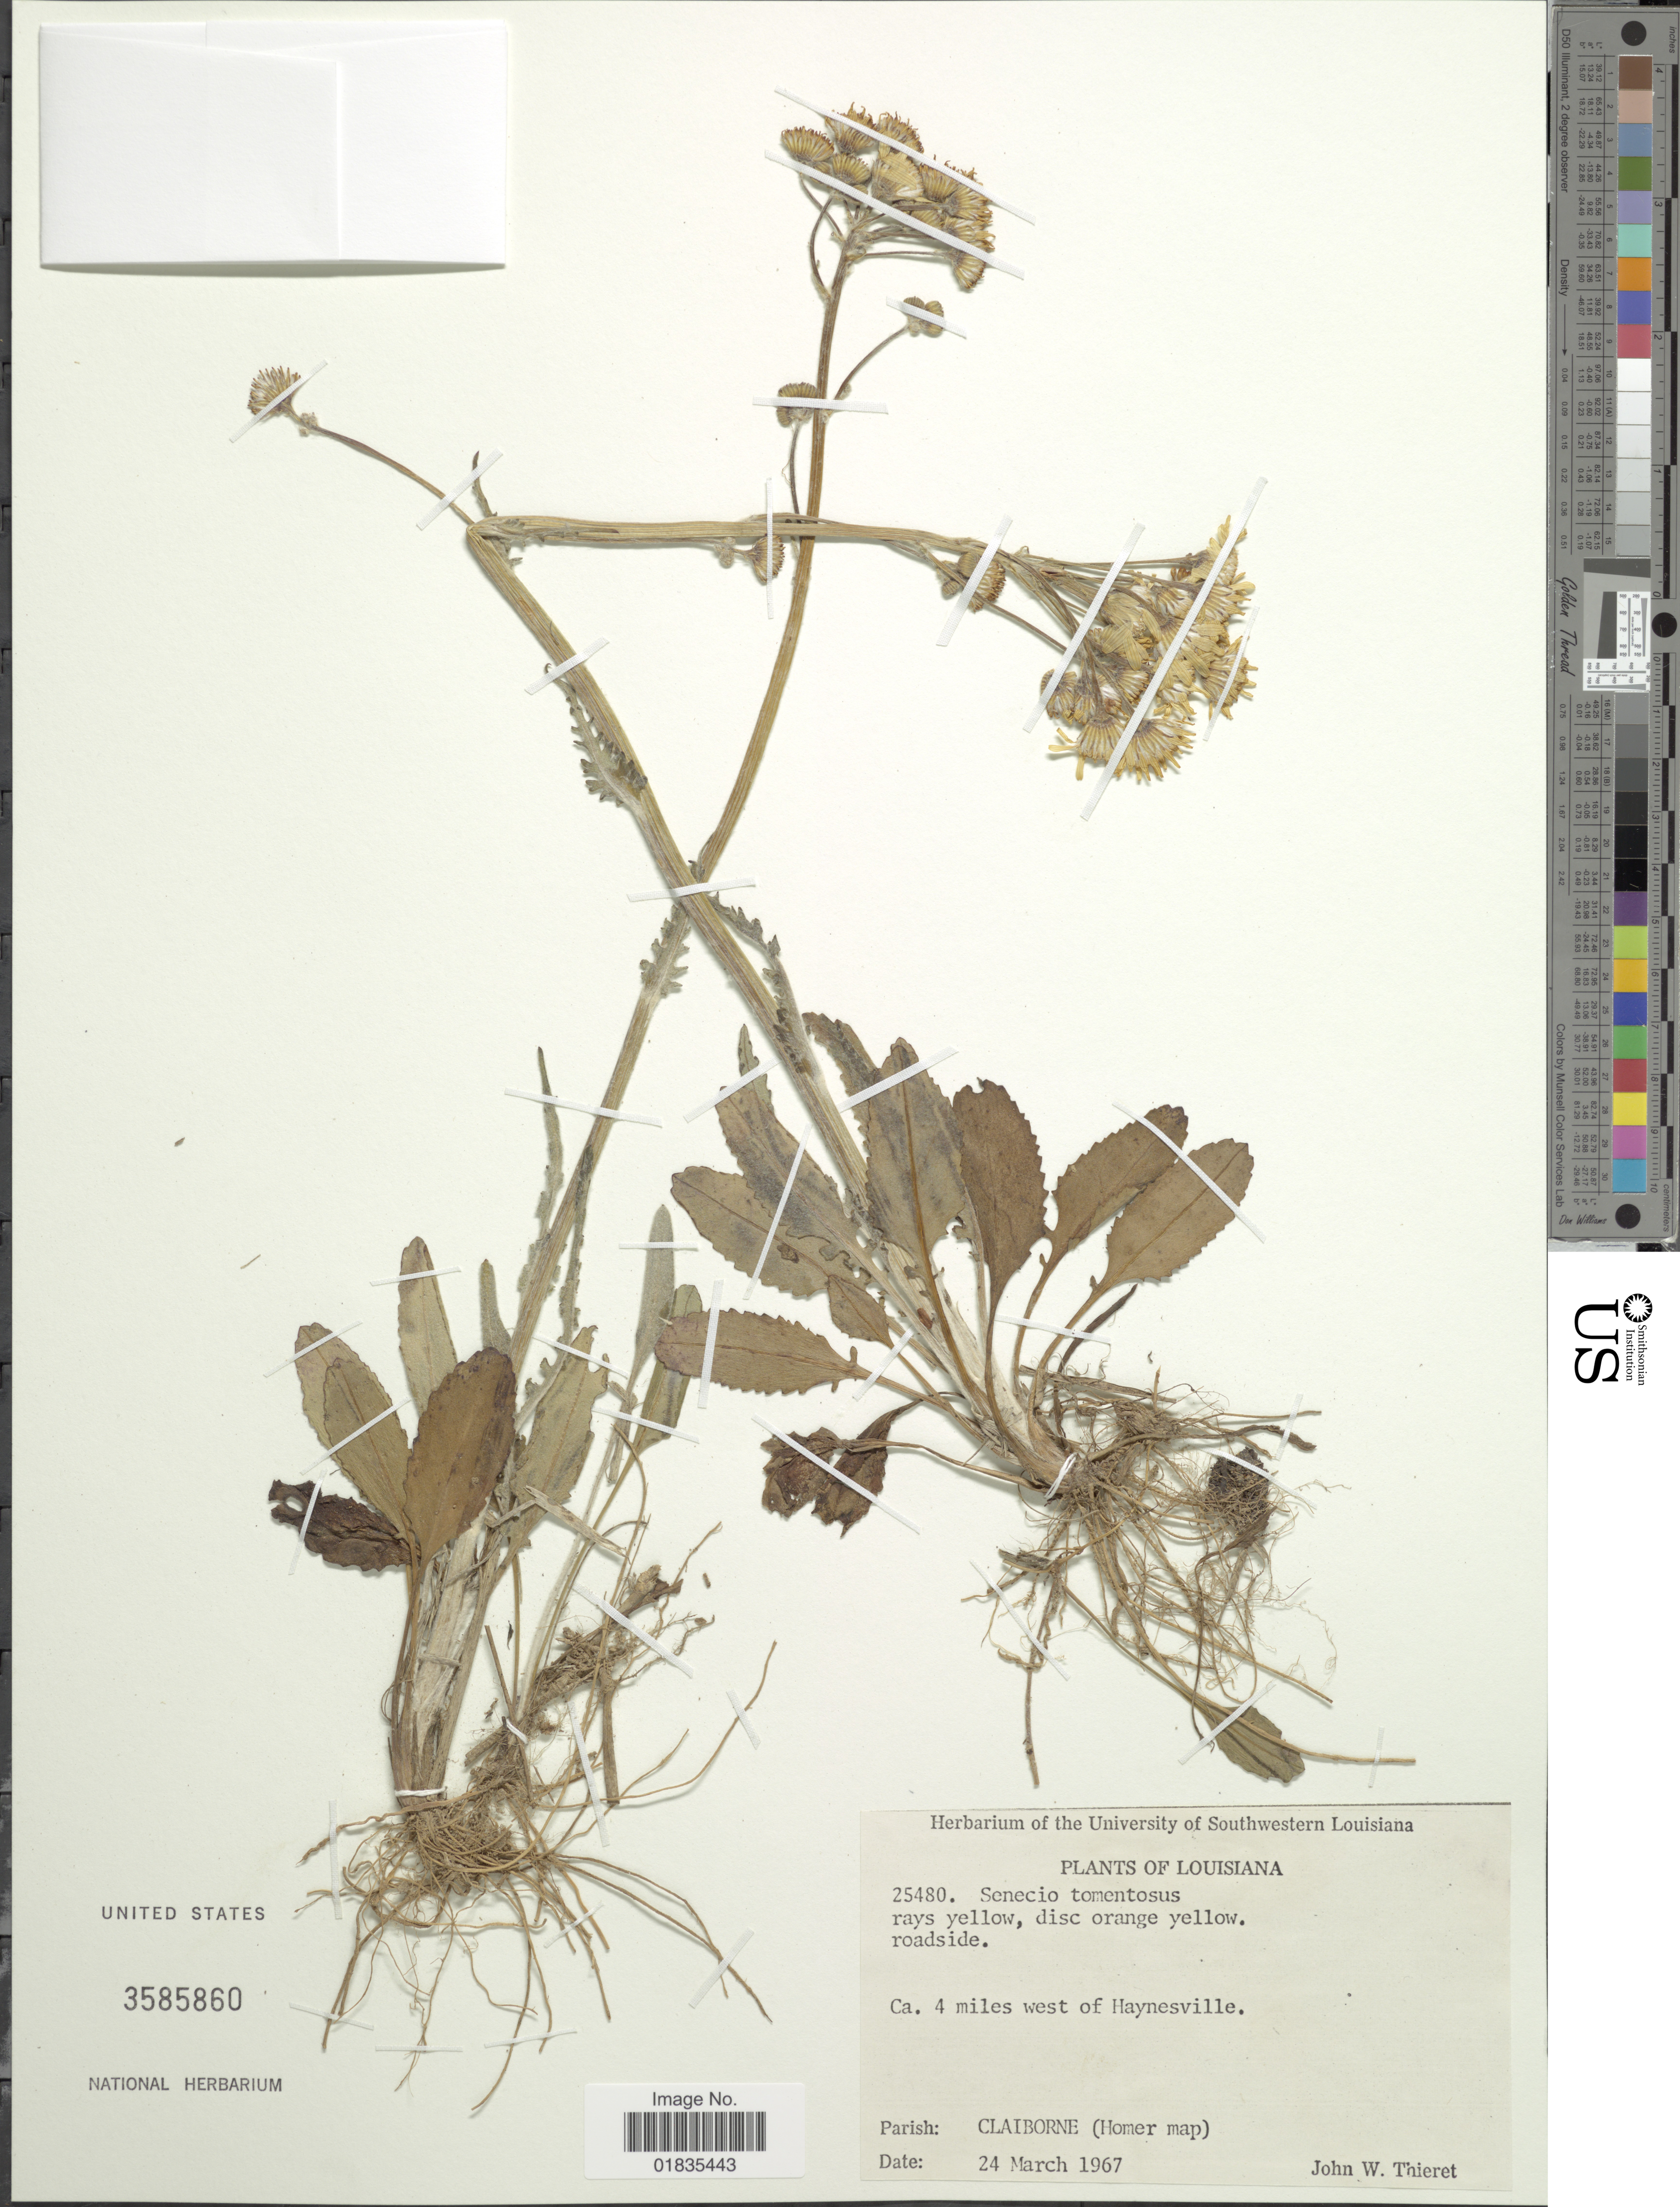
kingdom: Plantae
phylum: Tracheophyta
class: Magnoliopsida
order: Asterales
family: Asteraceae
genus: Senecio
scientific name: Senecio tomentosus Michx. nom. illeg. homonym. post.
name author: Michx.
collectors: J. W. Thieret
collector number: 25480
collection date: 1967-03-24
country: United States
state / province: Louisiana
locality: Roadside, ca. 4 miles west of Haynesville, ParishL Claiborne (Homer map).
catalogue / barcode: US 3585860